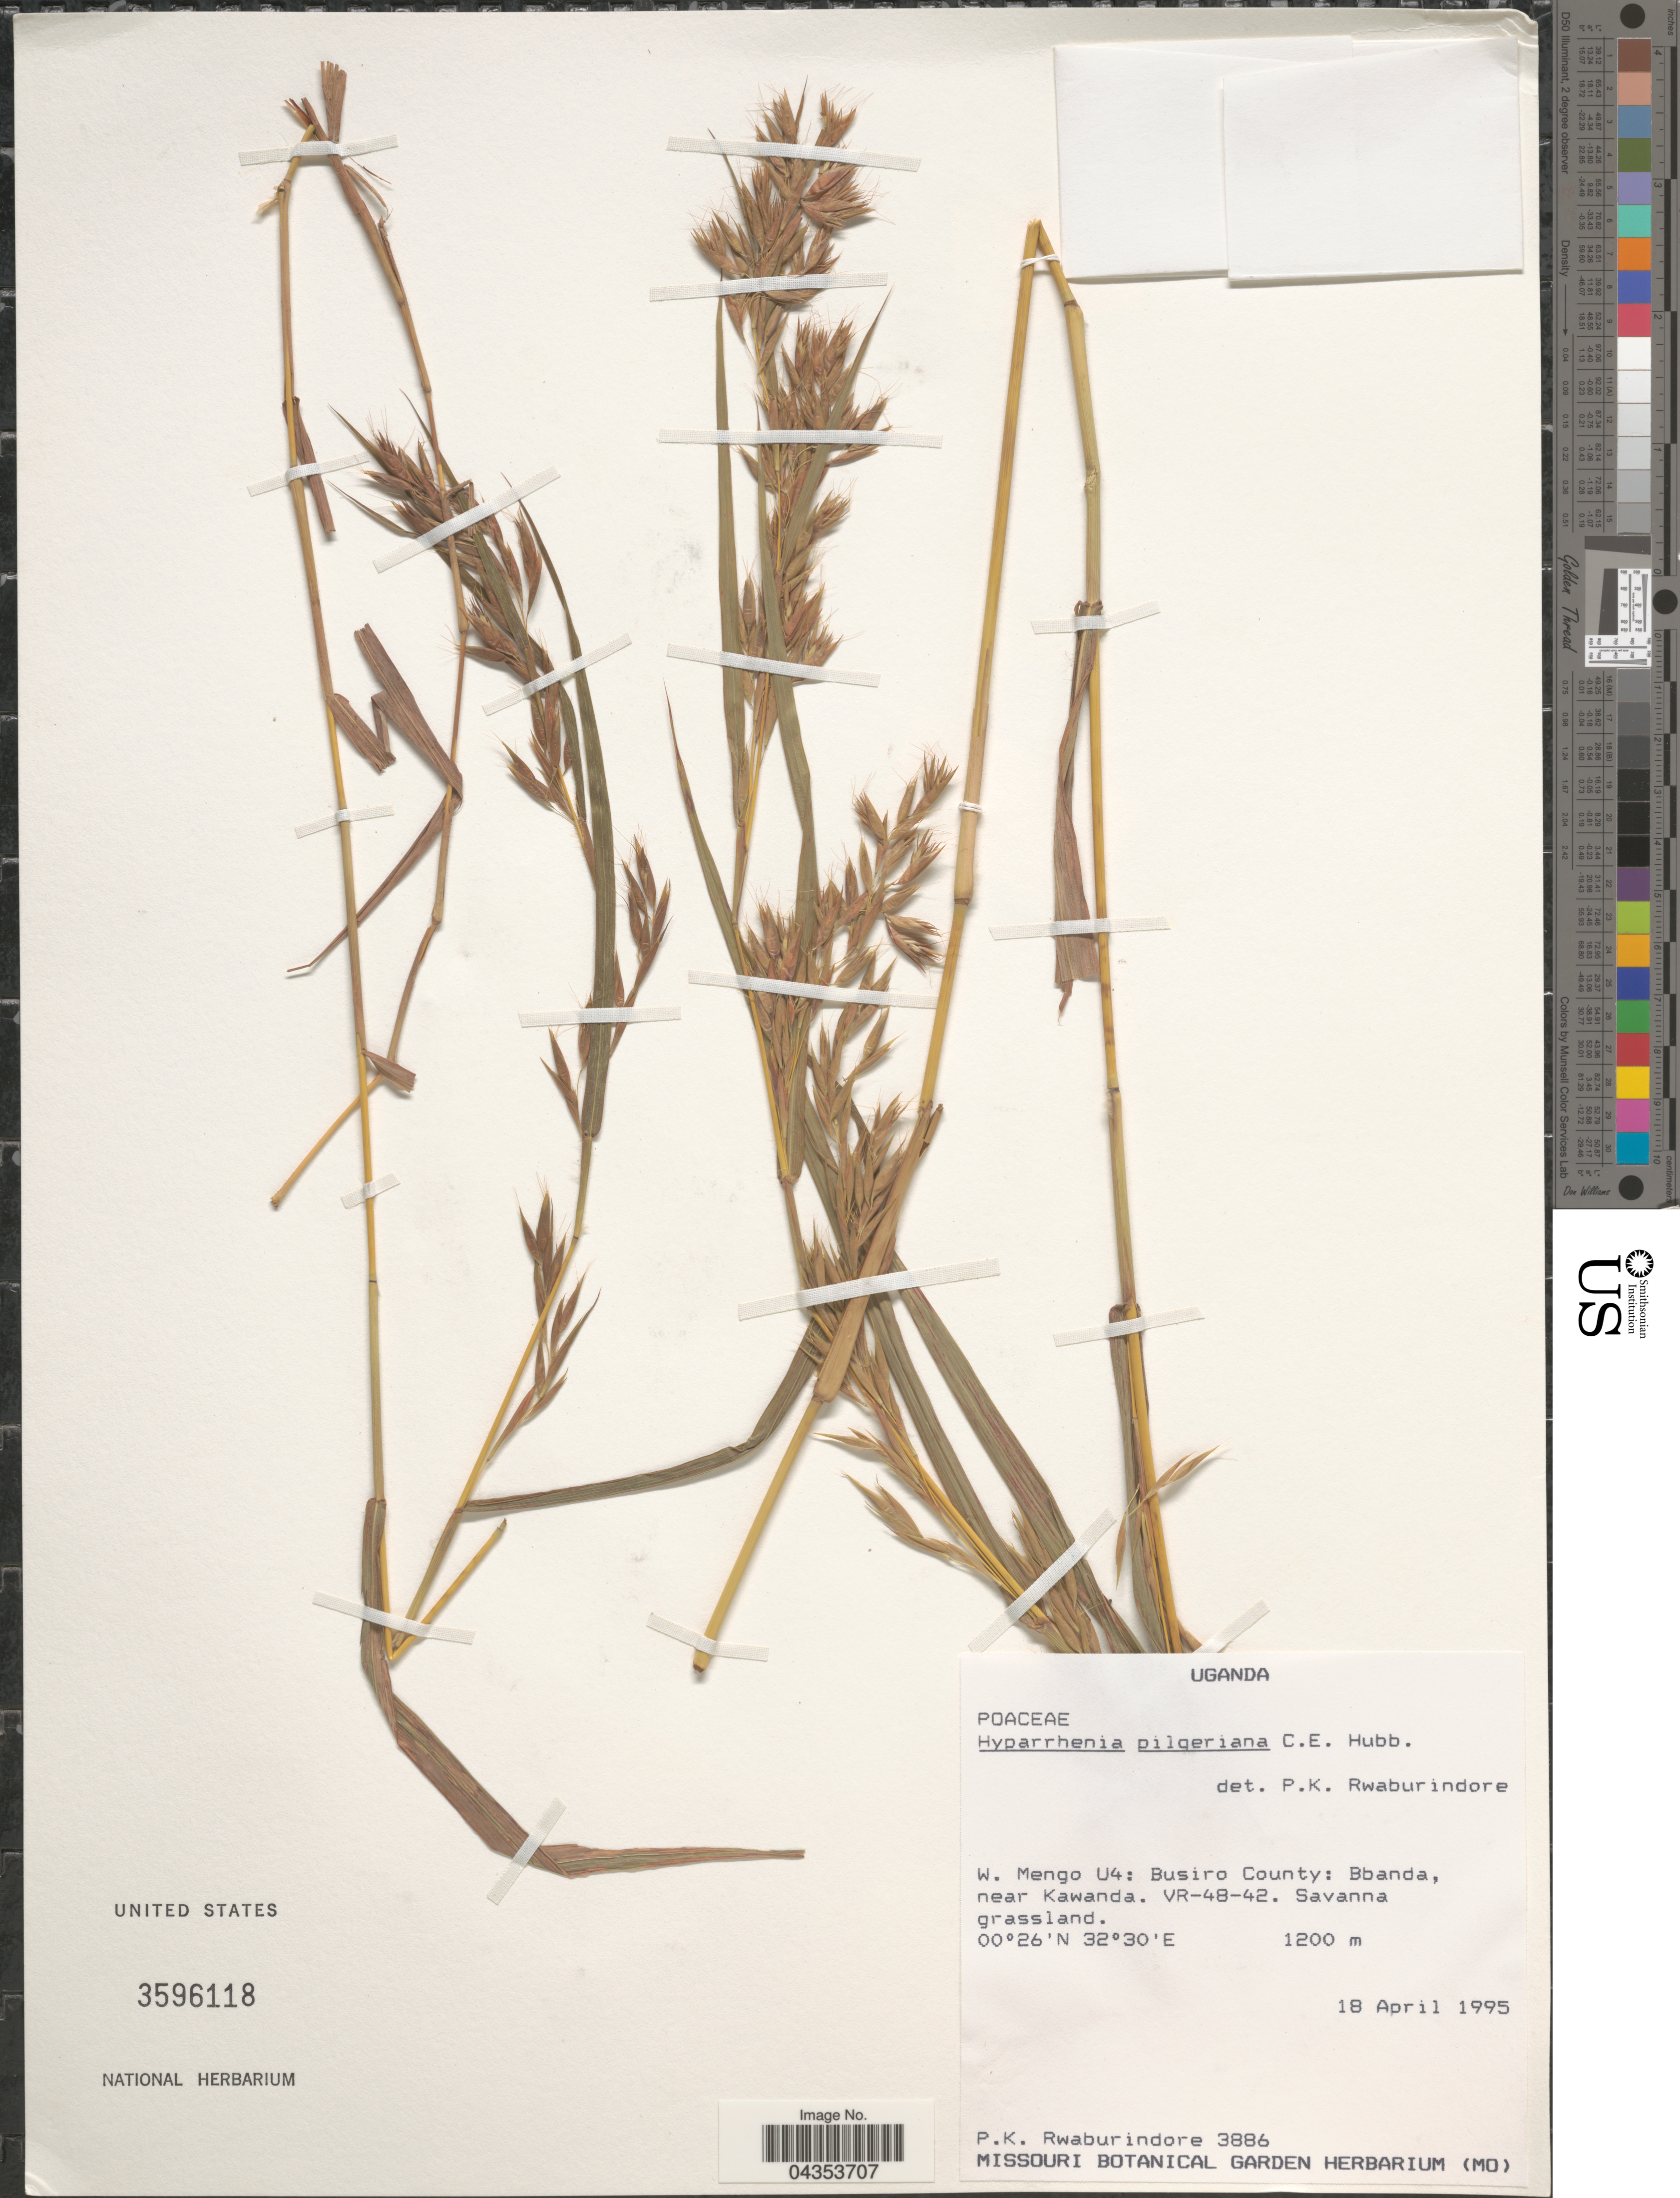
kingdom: Plantae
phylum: Tracheophyta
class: Liliopsida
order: Poales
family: Poaceae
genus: Hyparrhenia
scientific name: Hyparrhenia pilgeriana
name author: C.E. Hubb.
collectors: P. Rwaburindore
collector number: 3886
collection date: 1995-04-18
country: Uganda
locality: W. Mengo U4: Busiro County: Bbanda, near Kawanda. VR-48-42.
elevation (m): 1200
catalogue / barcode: US 3596118